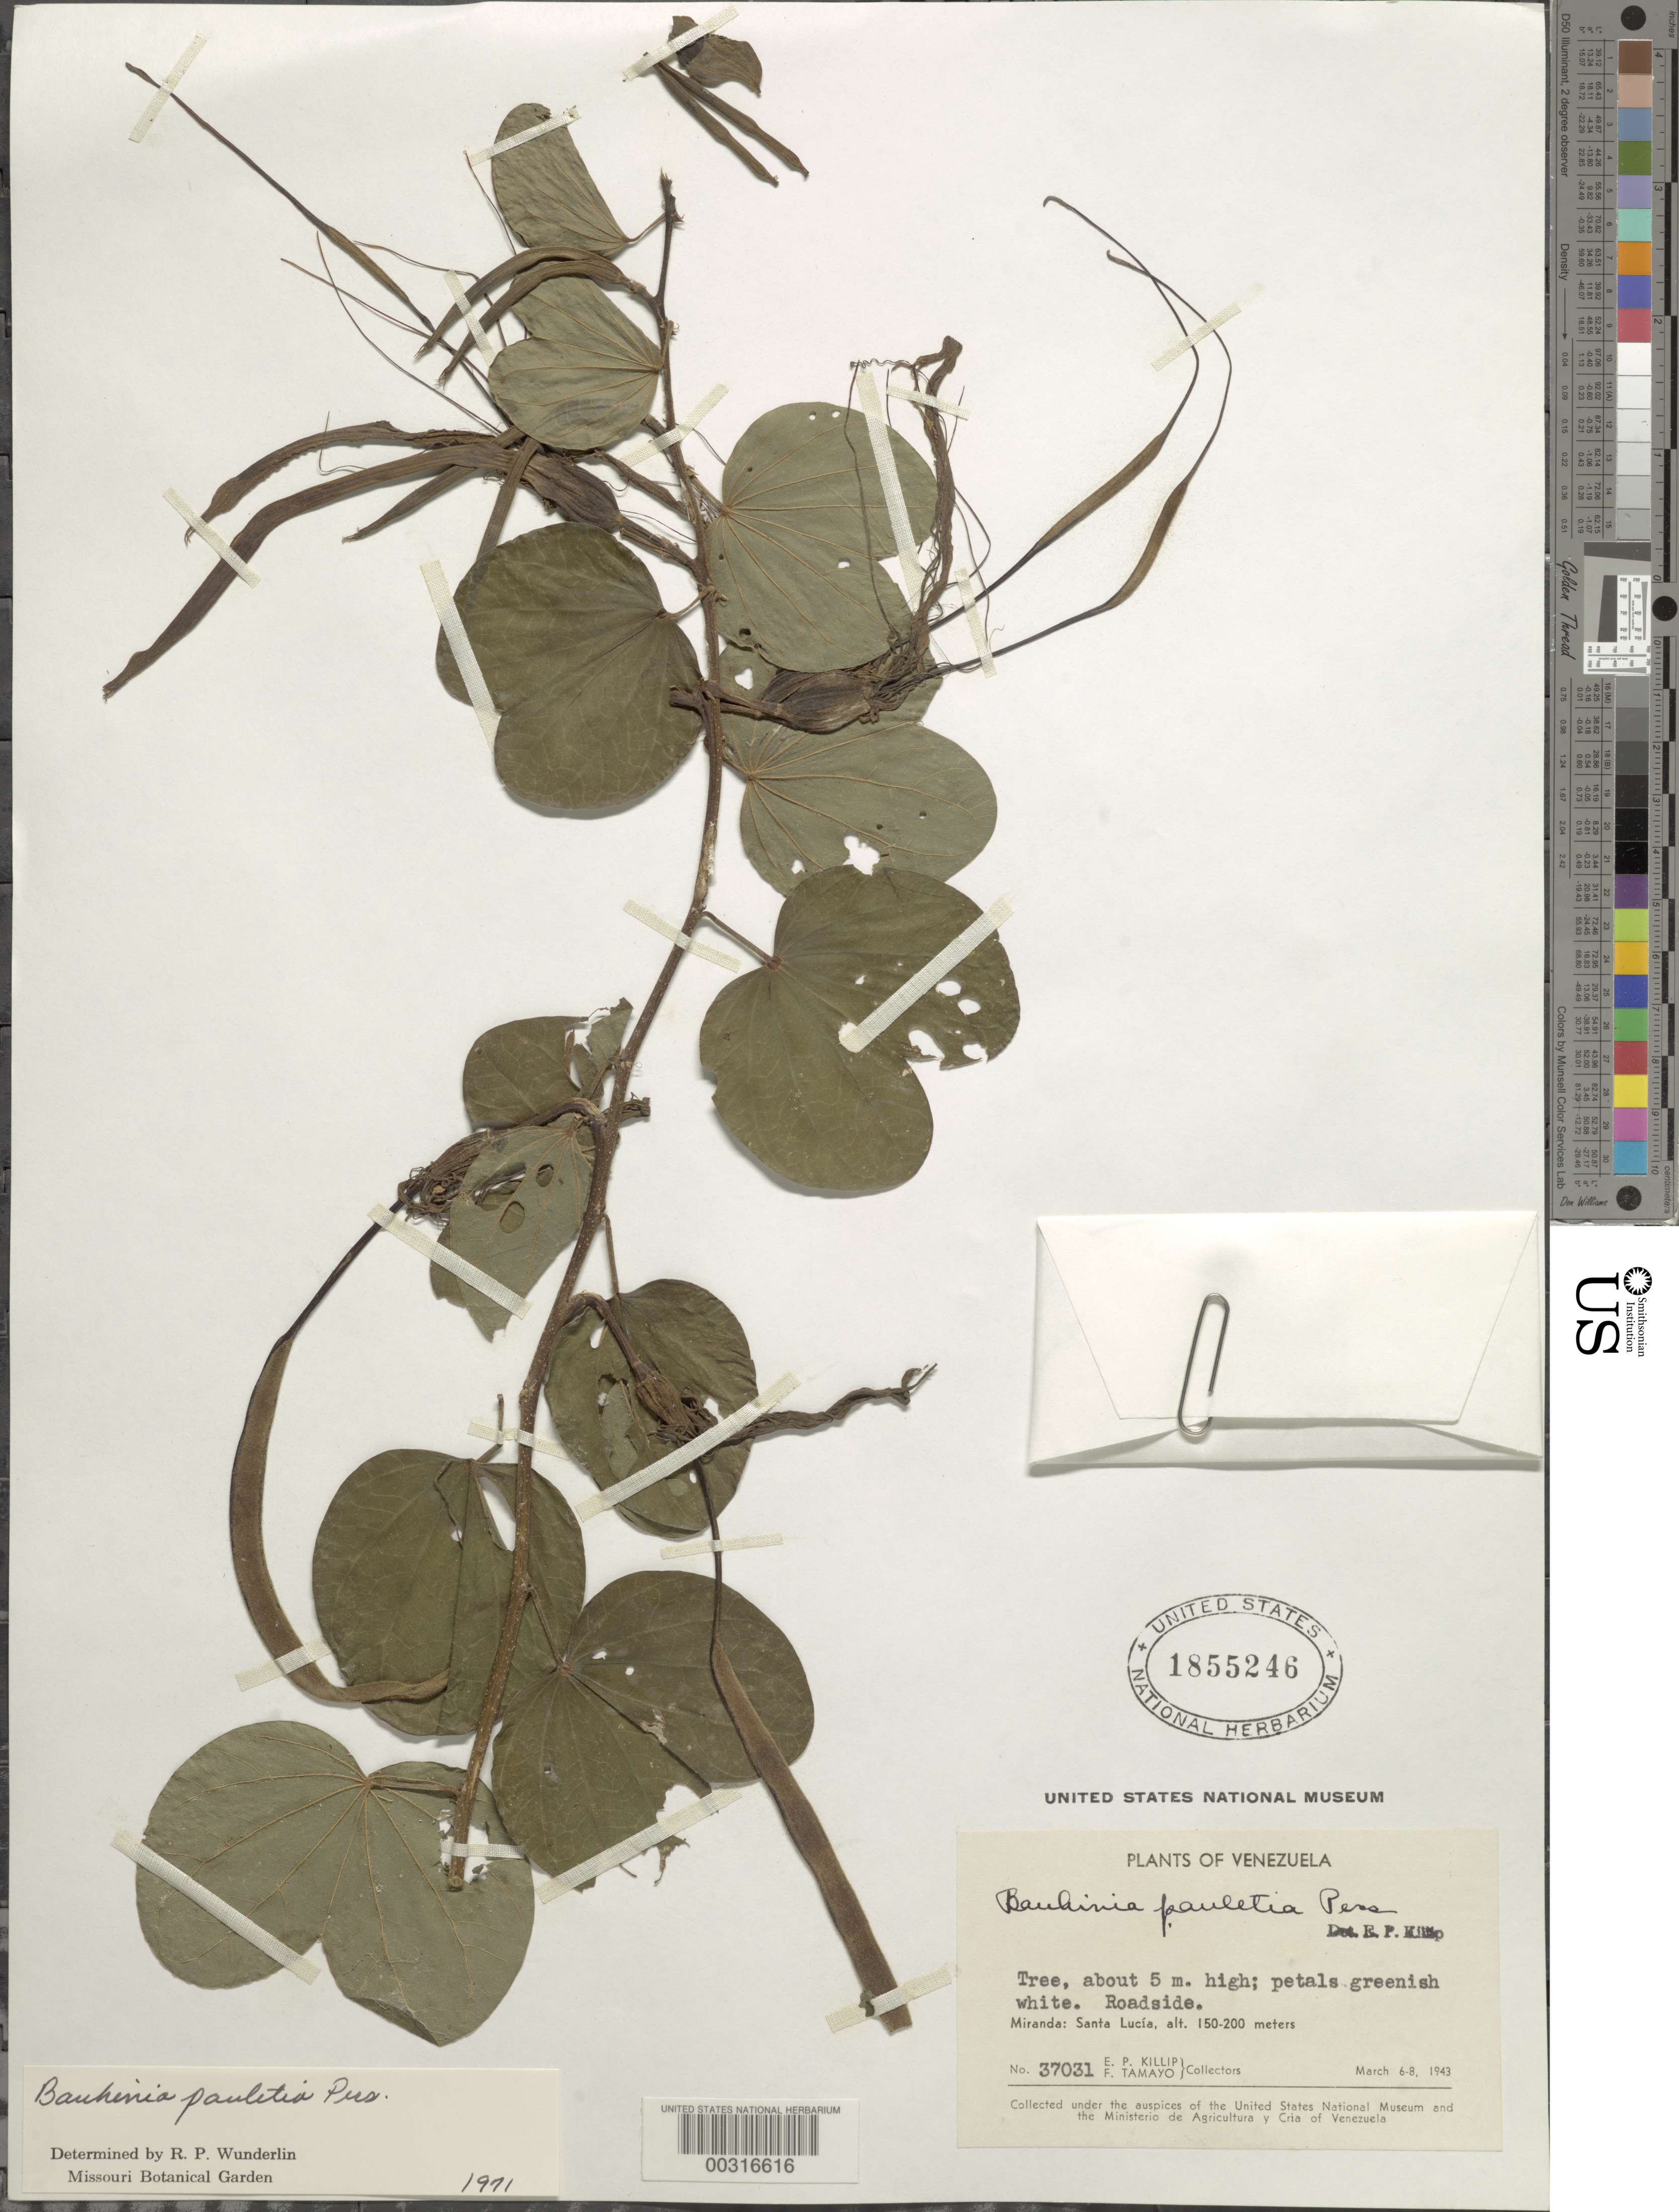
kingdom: Plantae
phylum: Tracheophyta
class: Magnoliopsida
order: Fabales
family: Fabaceae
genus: Bauhinia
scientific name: Bauhinia pauletia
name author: Pers.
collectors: E. P. Killip & F. Tamayo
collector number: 37031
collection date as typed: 06 Mar 1943 to 08 Mar 1943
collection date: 1943-03-06/1943-03-08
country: Venezuela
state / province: Miranda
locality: Santa lucia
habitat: Roadside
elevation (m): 150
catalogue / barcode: US 1855246